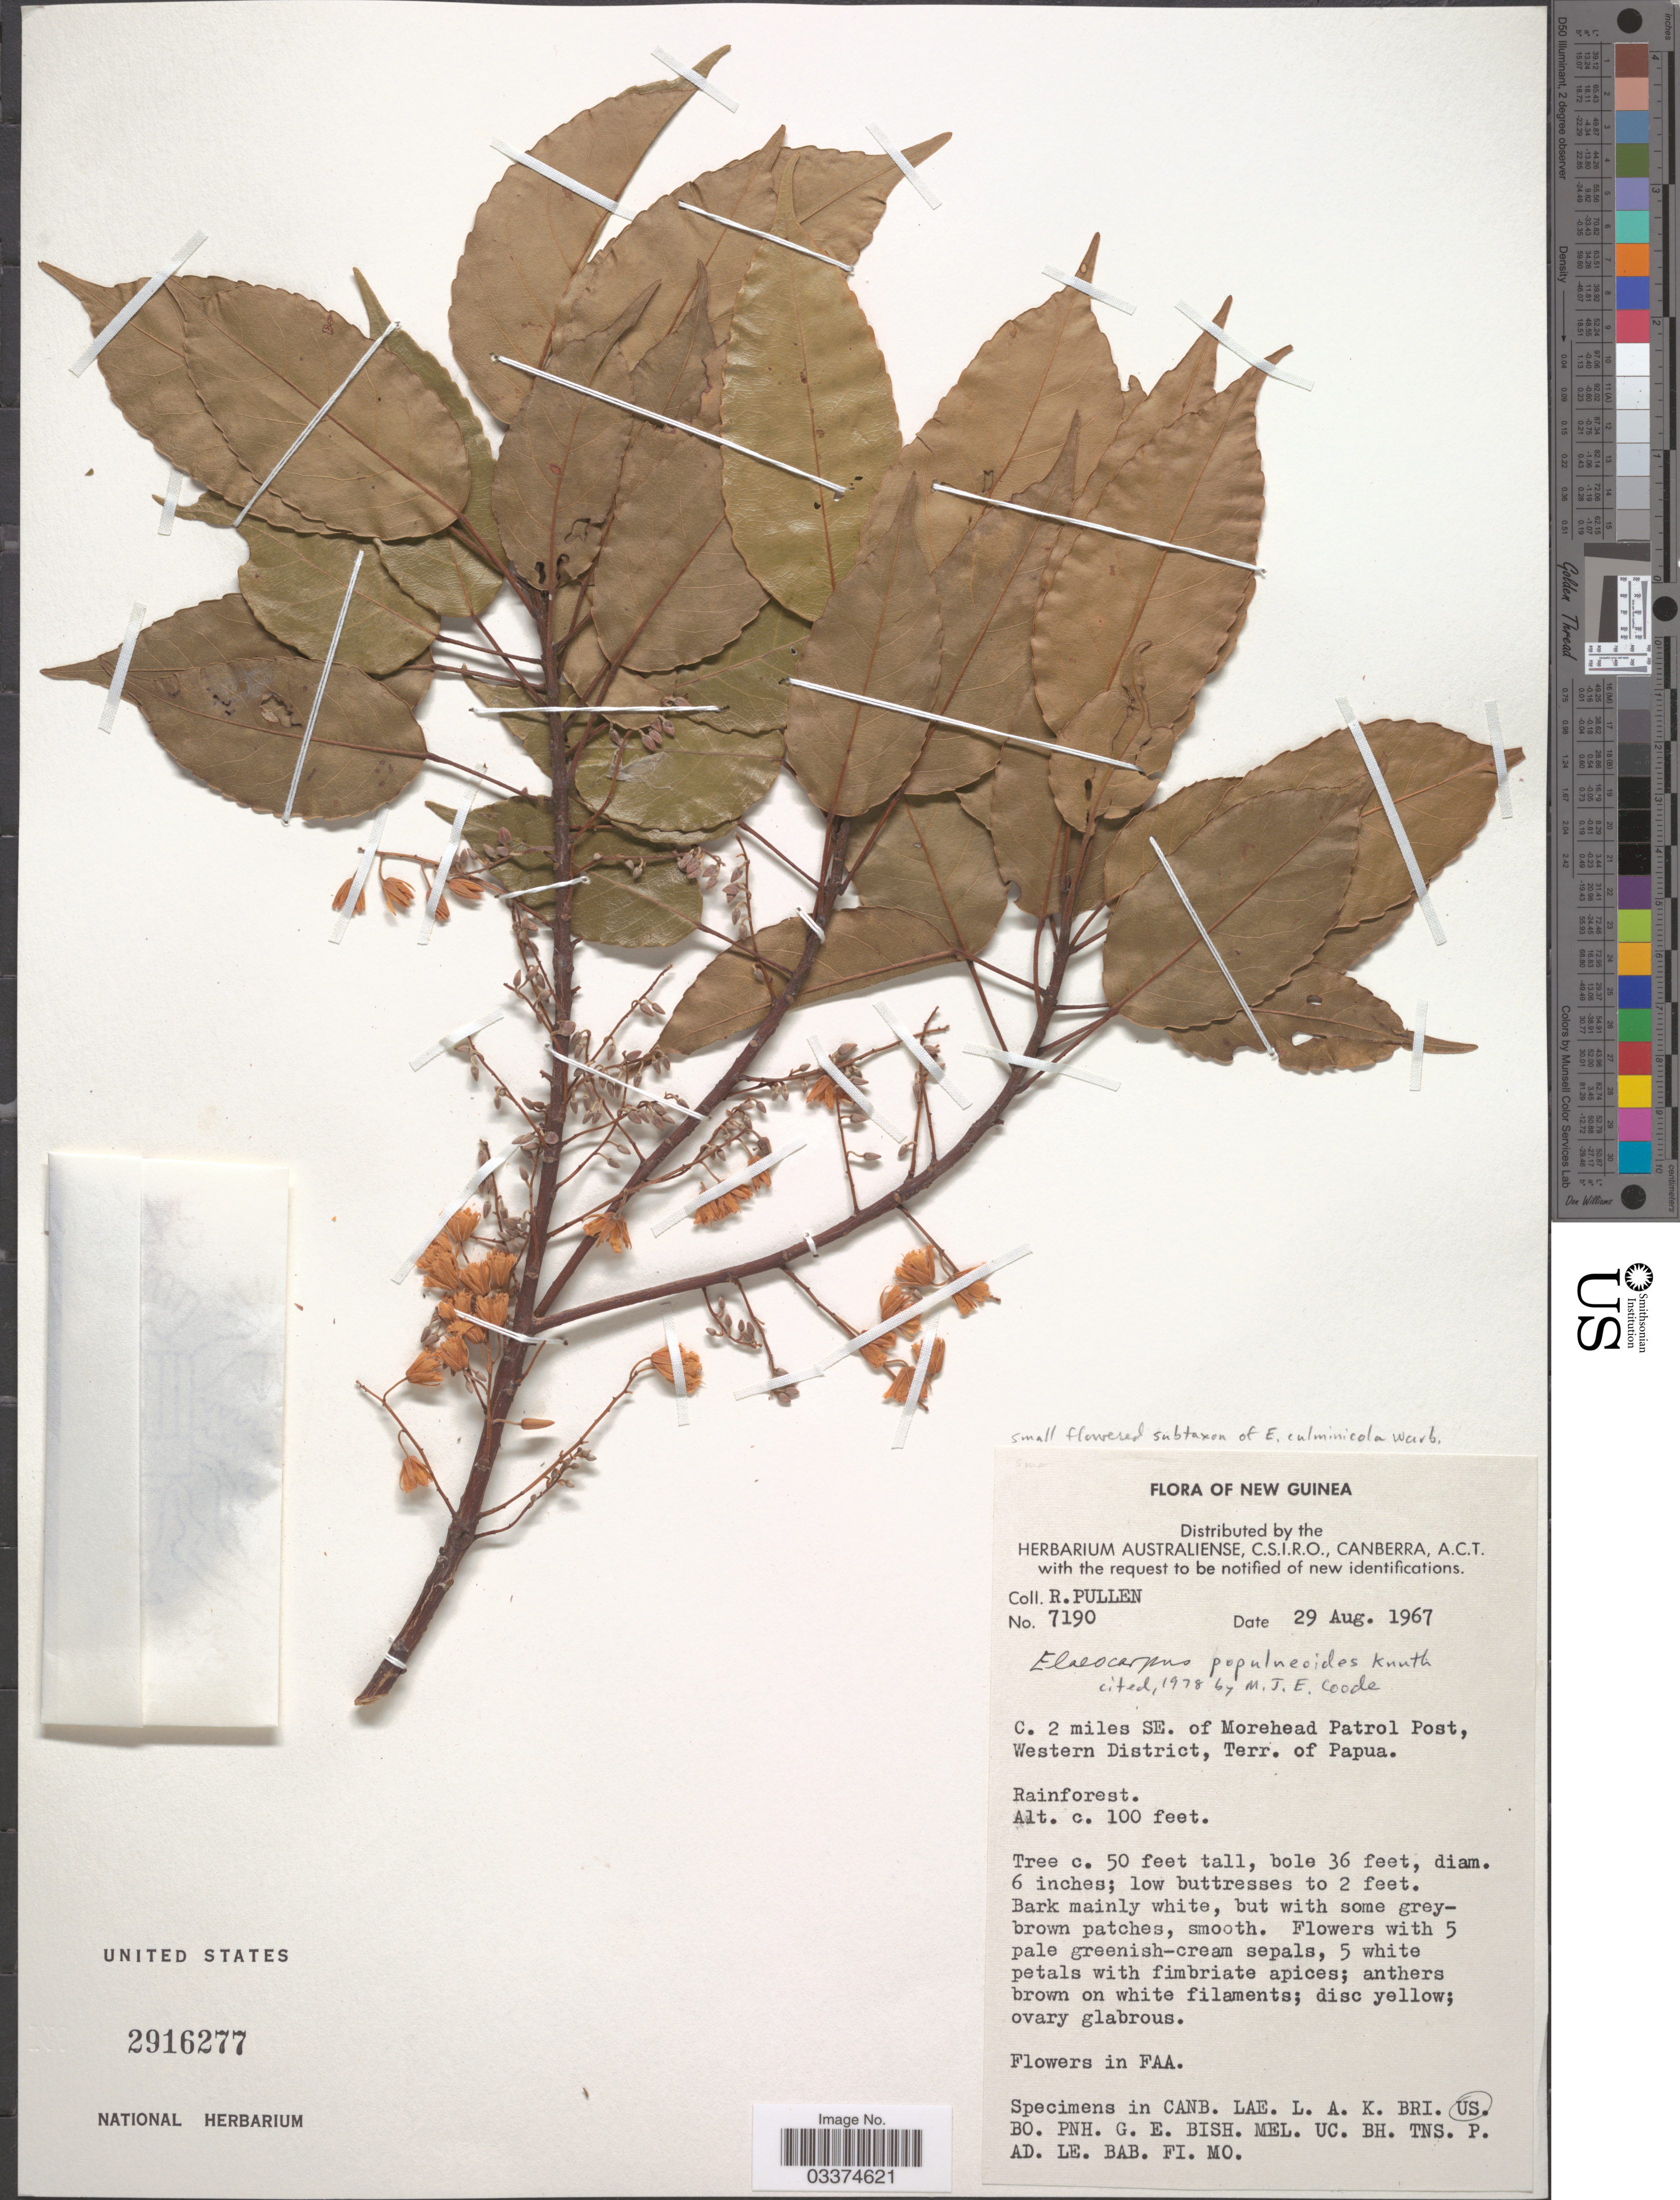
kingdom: Plantae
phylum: Tracheophyta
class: Magnoliopsida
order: Oxalidales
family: Elaeocarpaceae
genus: Elaeocarpus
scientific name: Elaeocarpus populneoides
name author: R. Knuth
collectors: R. Pullen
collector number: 7190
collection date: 1967-08-29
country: Papua New Guinea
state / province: Manus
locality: New Guinea, C. 2 miles SE. of Morehead Patrol Post, Western District, Terr. of Papua.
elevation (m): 30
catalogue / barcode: US 2916277